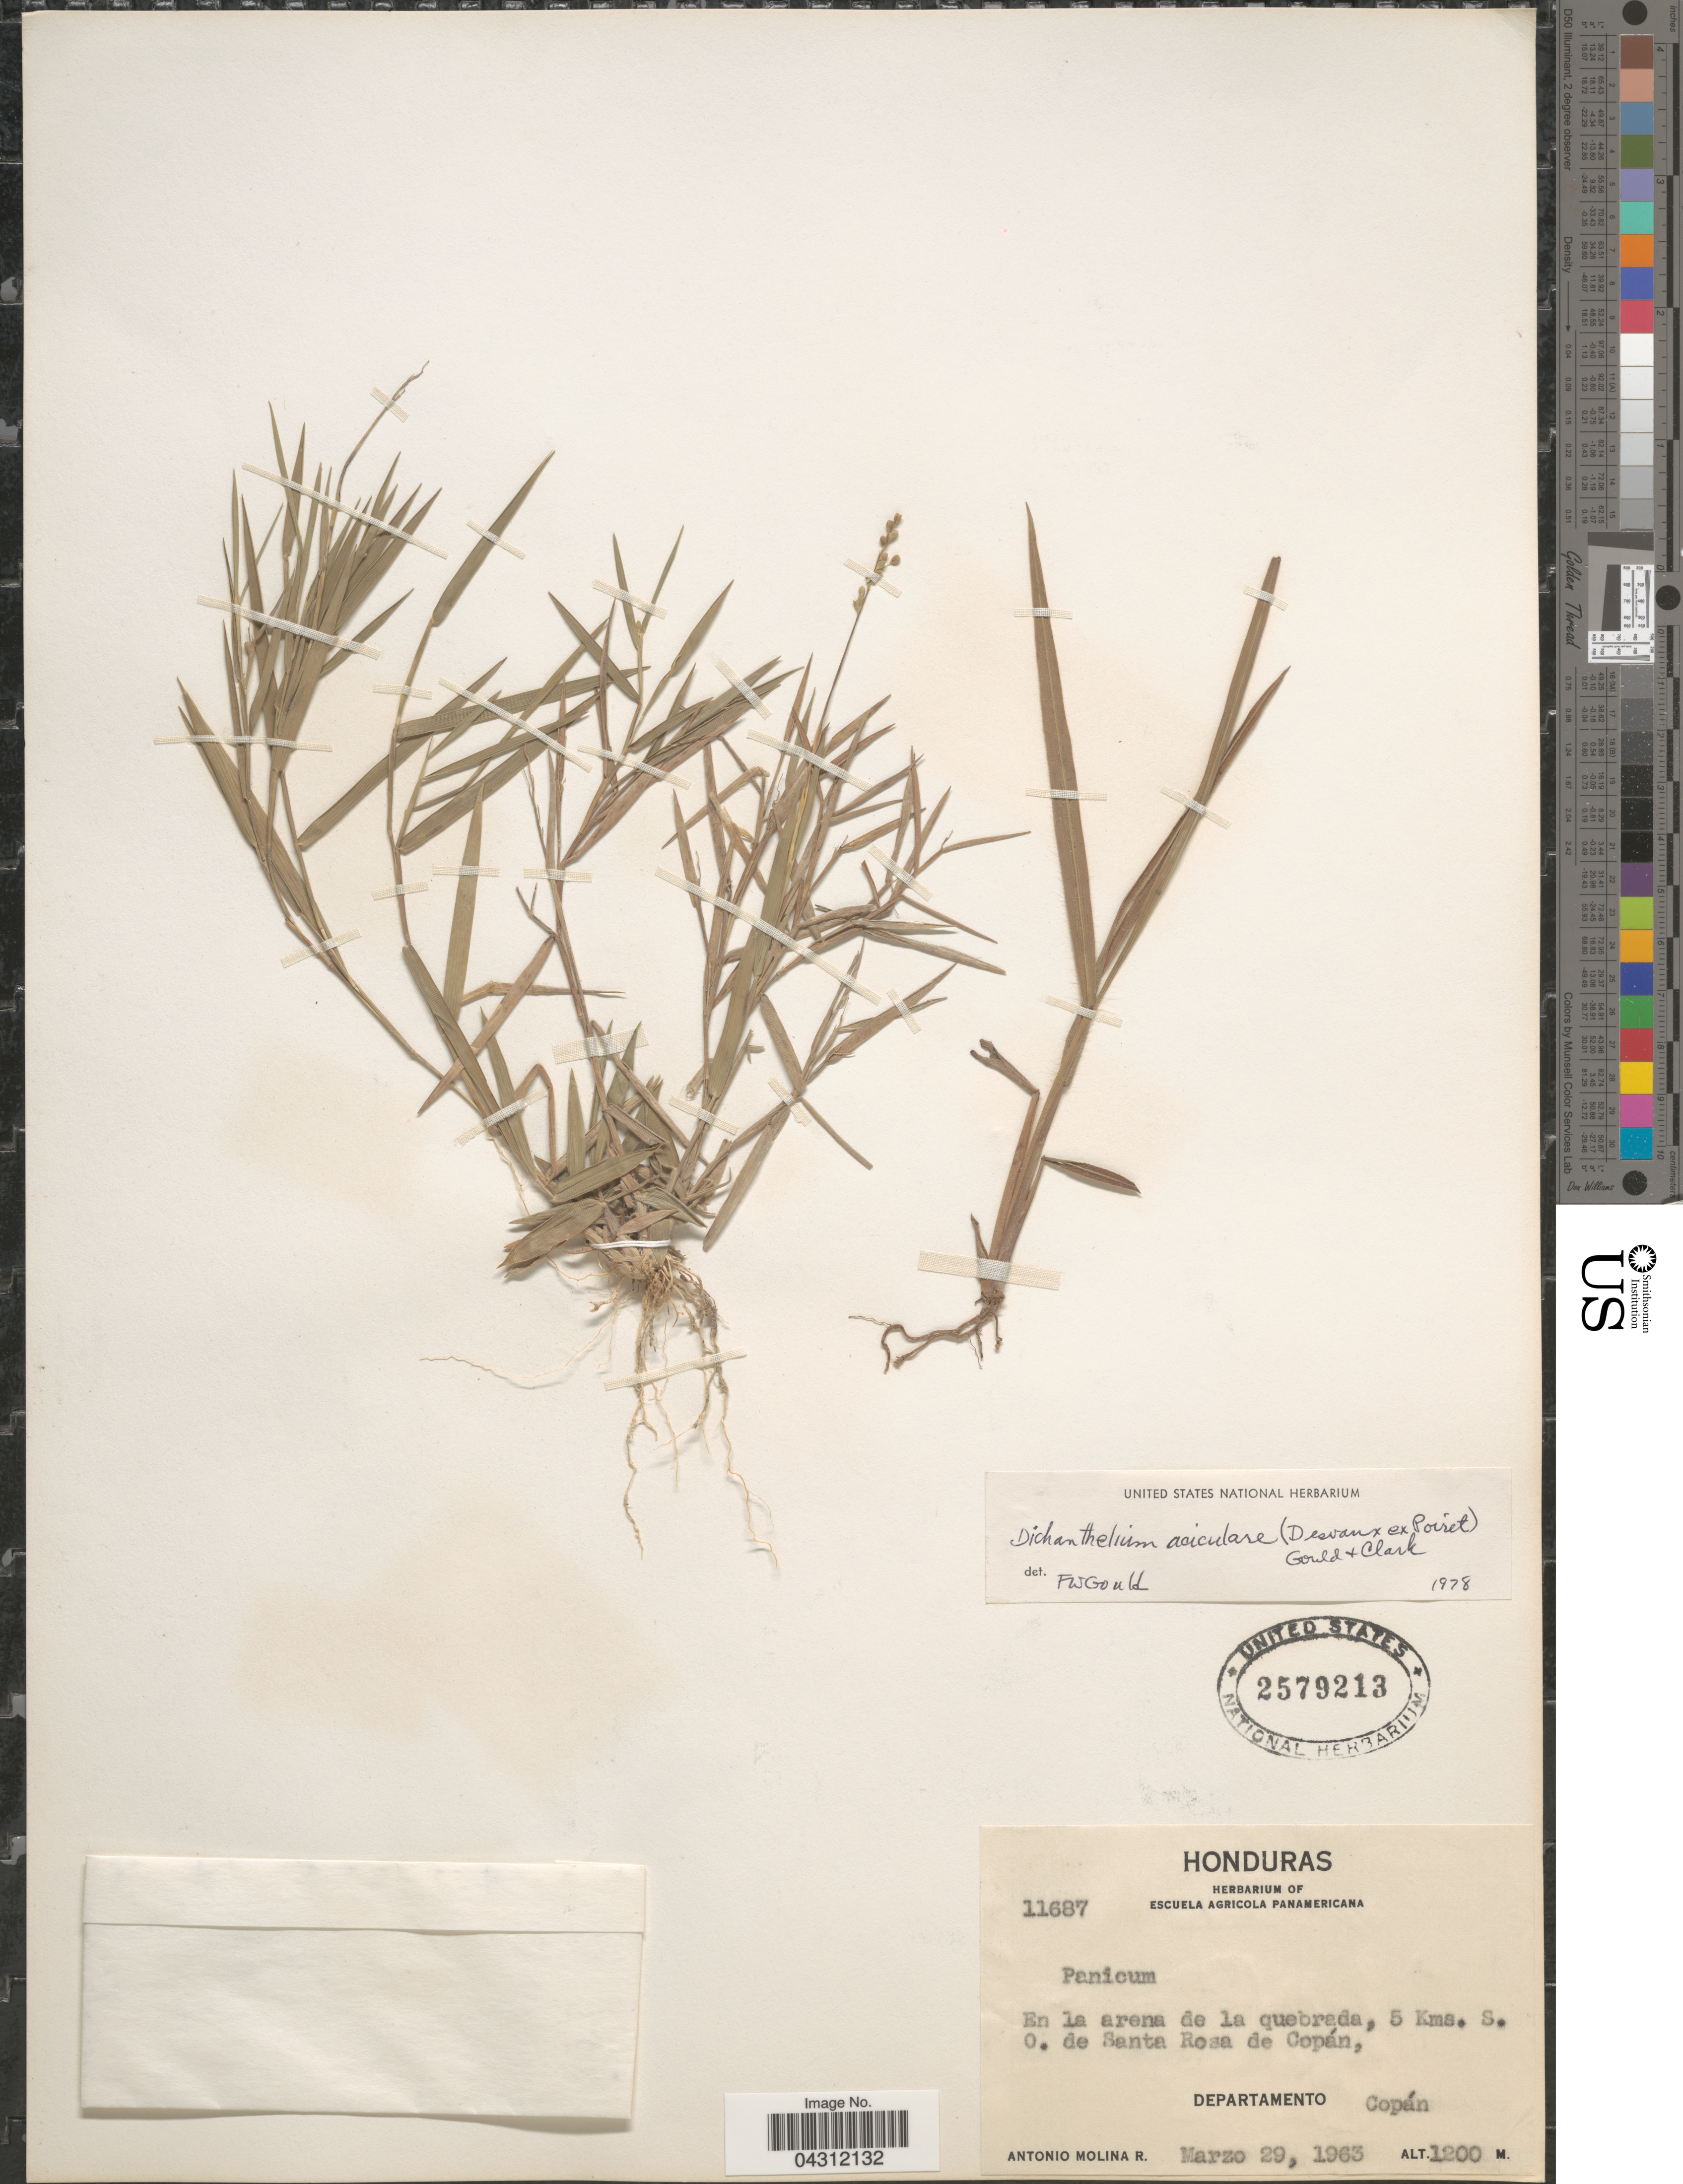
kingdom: Plantae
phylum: Tracheophyta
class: Liliopsida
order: Poales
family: Poaceae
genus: Dichanthelium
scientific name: Dichanthelium aciculare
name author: (Desv. ex Poir.) Gould & C.A. Clark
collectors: A. Molina R.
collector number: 11687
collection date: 1963-03-29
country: Honduras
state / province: Copan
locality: En la arena de la quebrada, 5 Kms. S. O. de Santa Rosa de Copán. Departamento Copán.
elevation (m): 1200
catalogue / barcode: US 2579213